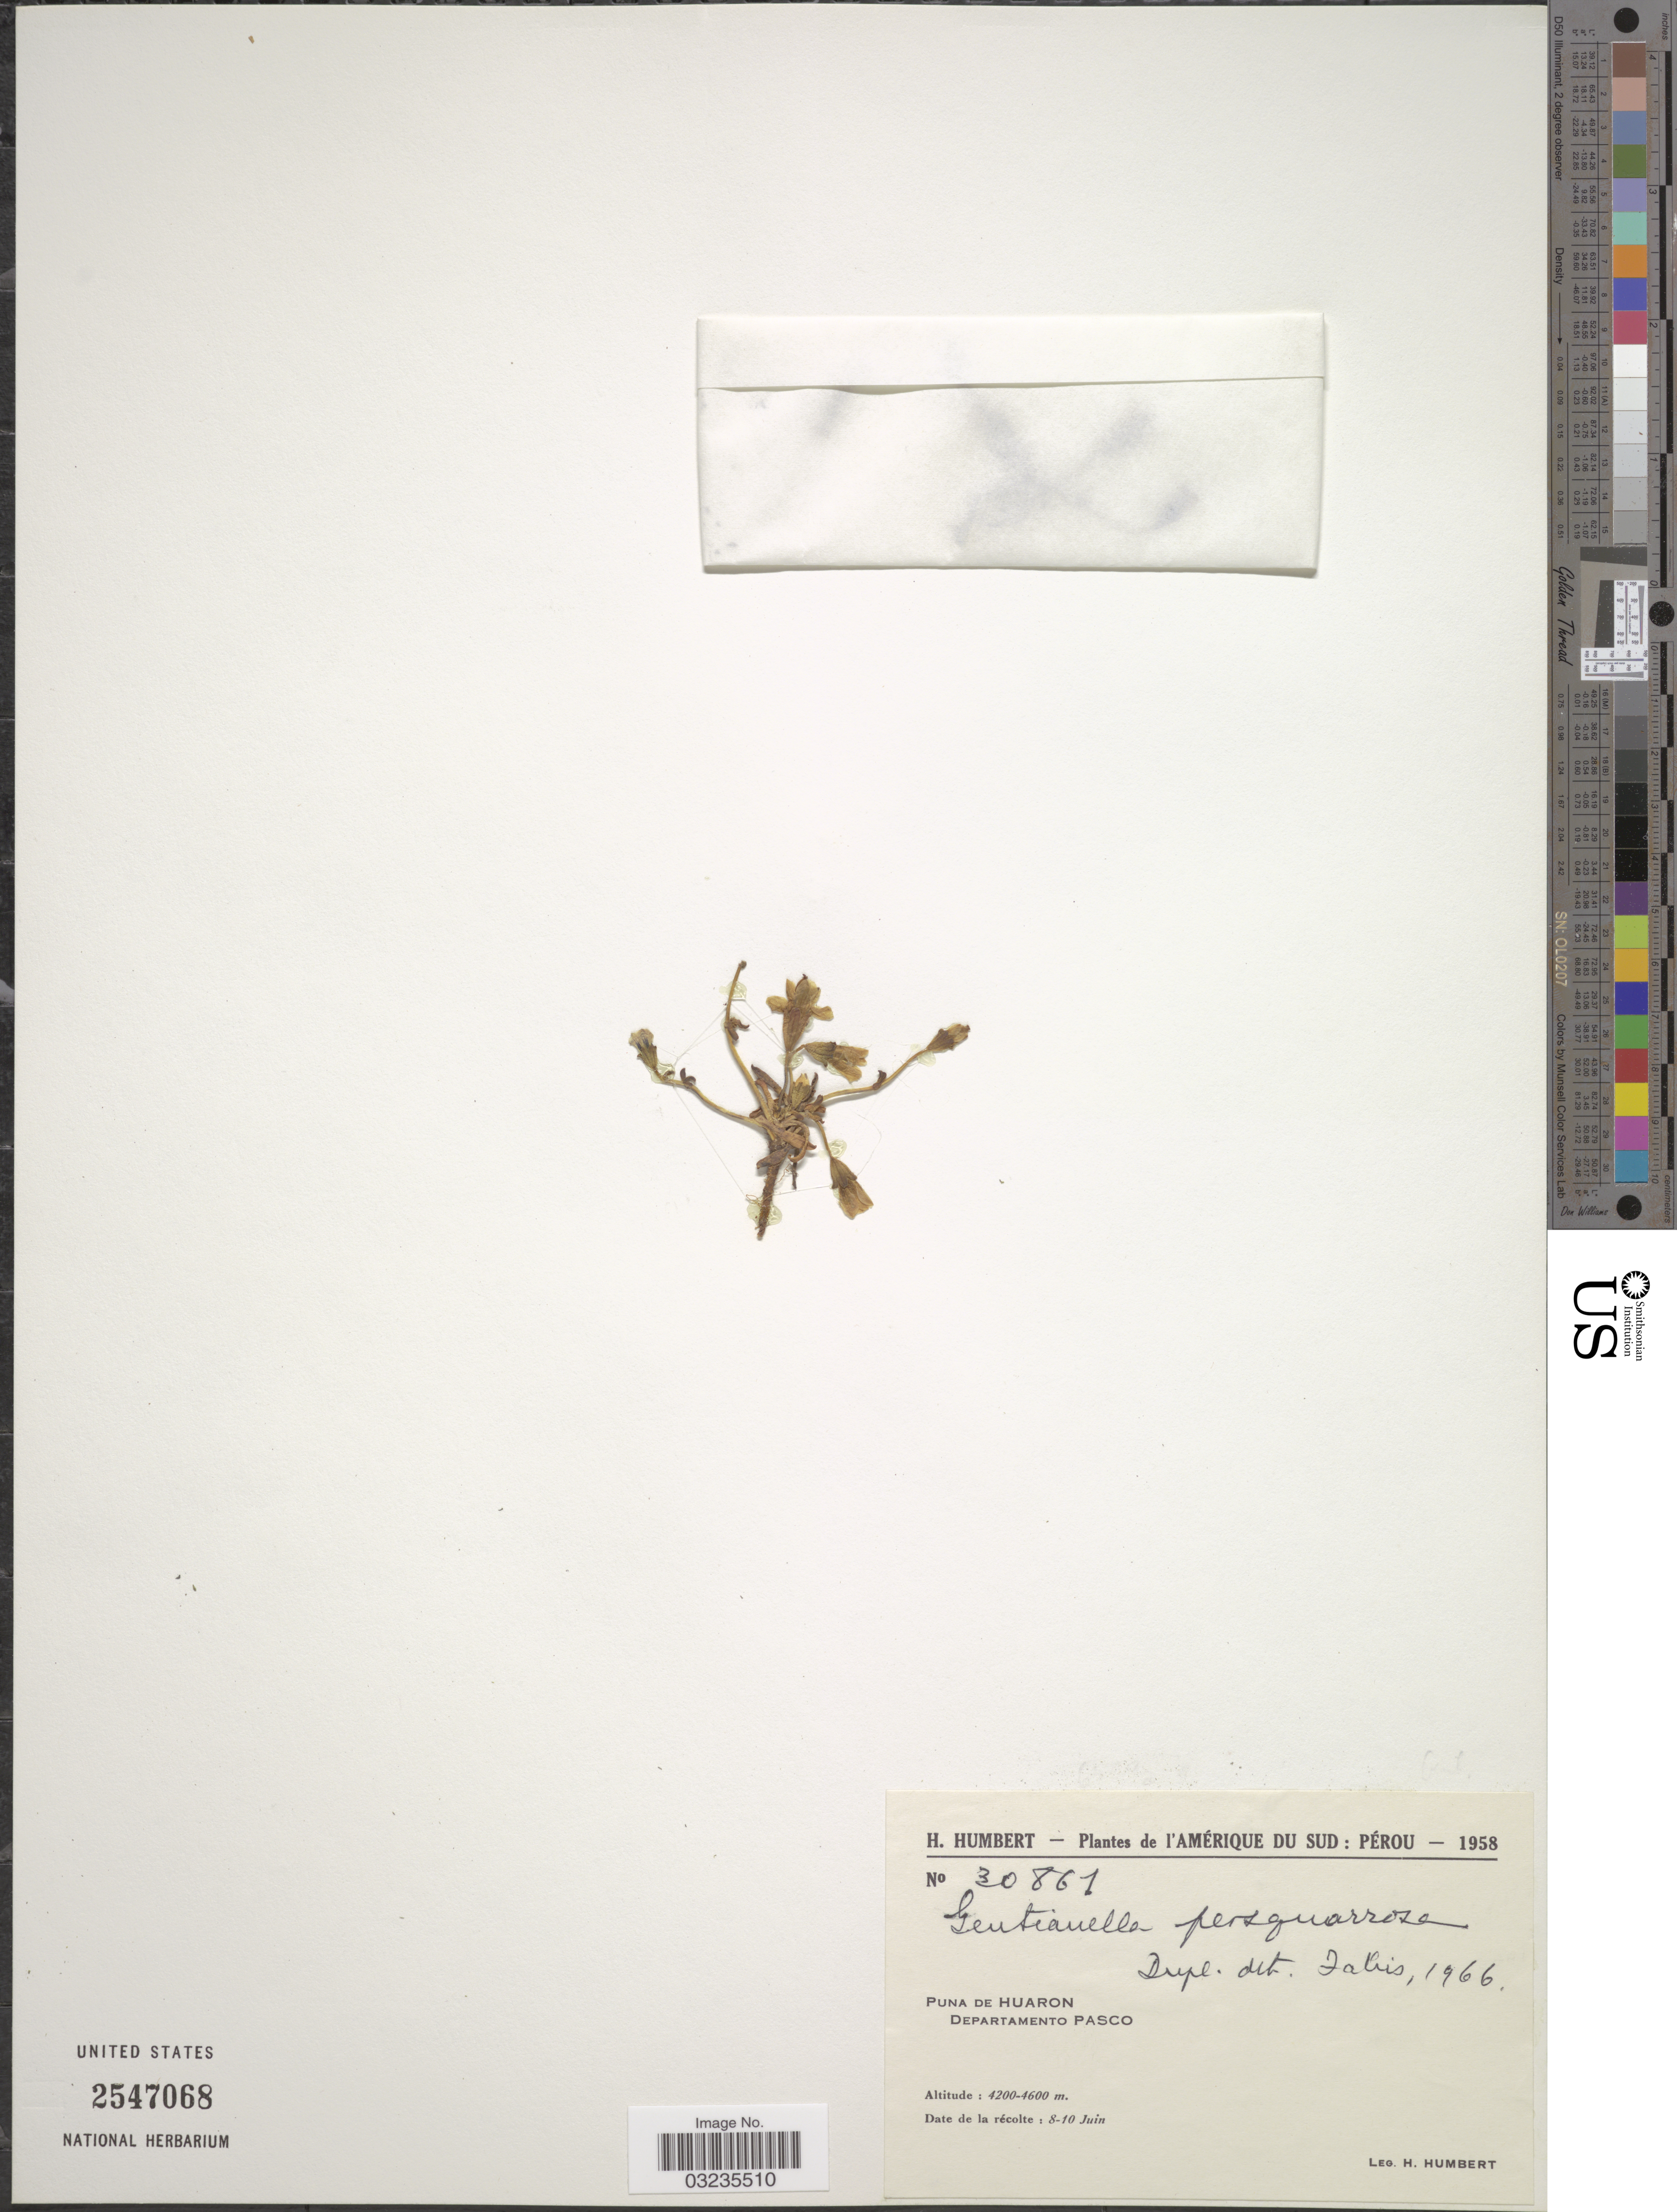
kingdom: Plantae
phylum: Tracheophyta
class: Magnoliopsida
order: Gentianales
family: Gentianaceae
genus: Gentiana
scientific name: Gentiana persquarrosa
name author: Reimers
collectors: H. Humbert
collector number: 30861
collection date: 1958-06-08/1958-06-10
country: Peru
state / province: Pasco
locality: Puna de Huaron. Departamento Pasco.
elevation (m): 4200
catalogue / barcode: US 2547068